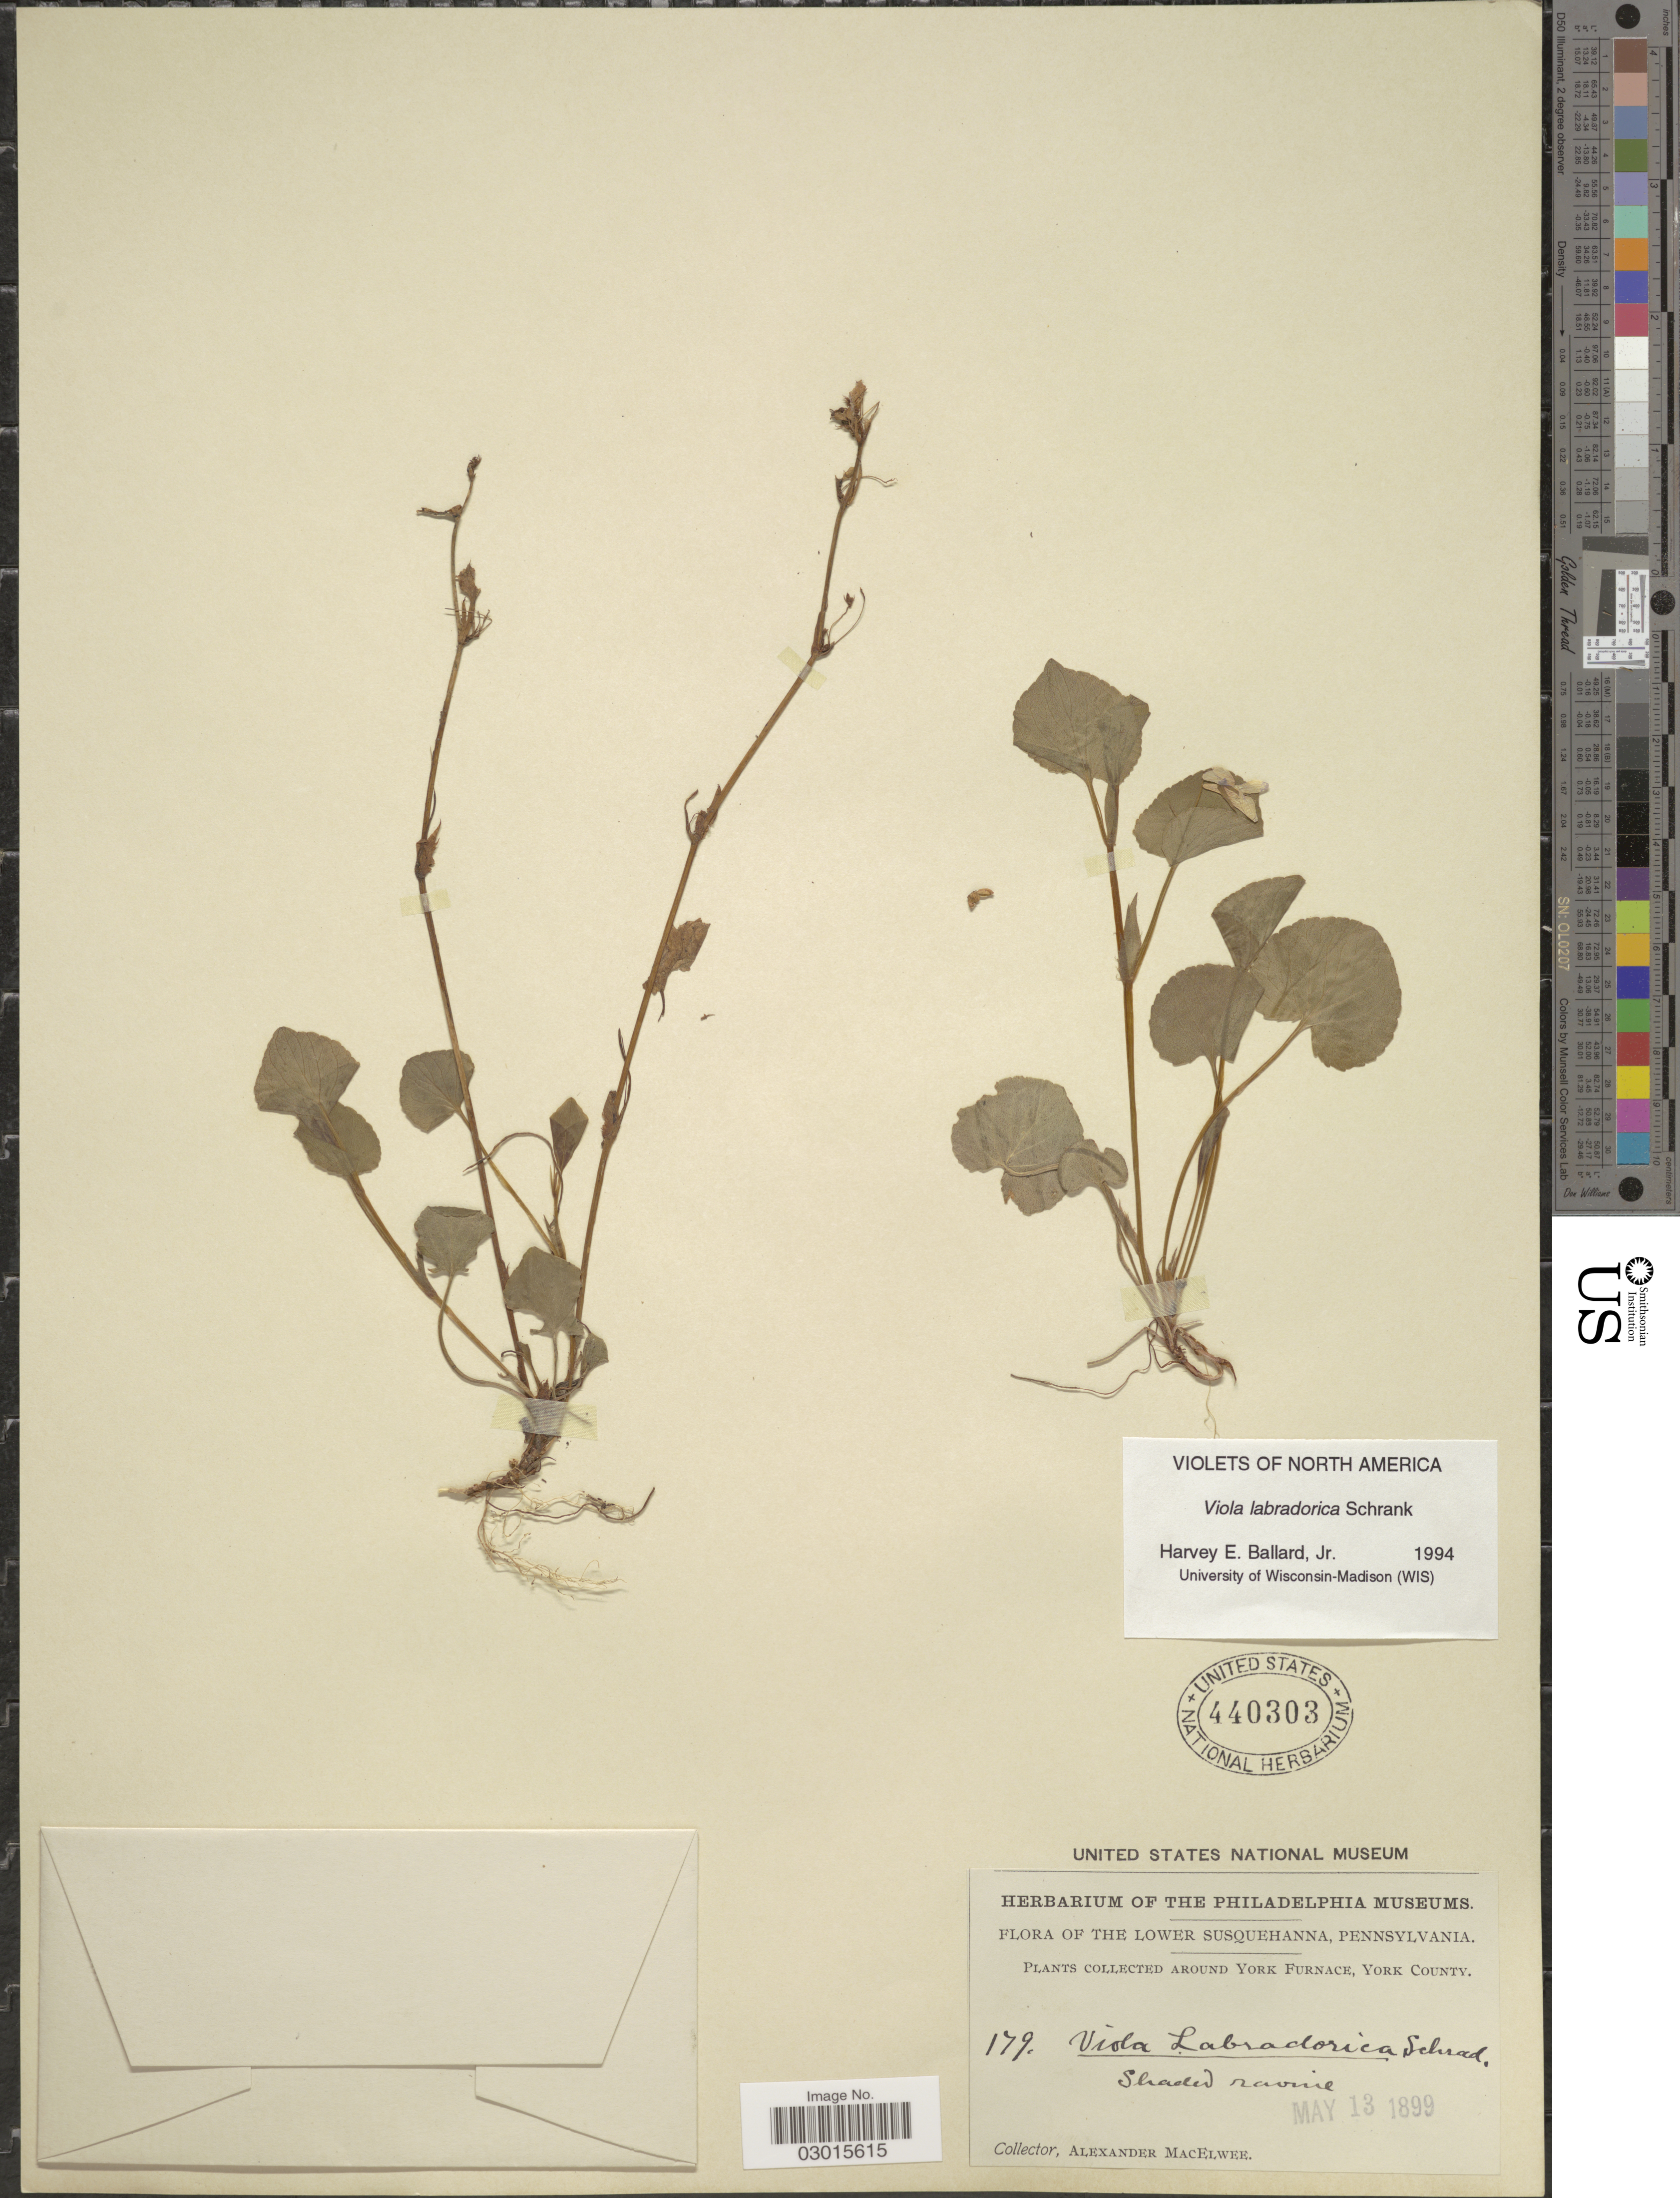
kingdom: Plantae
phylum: Tracheophyta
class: Magnoliopsida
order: Malpighiales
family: Violaceae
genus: Viola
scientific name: Viola labradorica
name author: Schrank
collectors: A. MacElwee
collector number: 179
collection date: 1899-05-13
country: United States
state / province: Pennsylvania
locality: The Lower Susquehanna. Around York Furnace, York County.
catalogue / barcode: US 440303